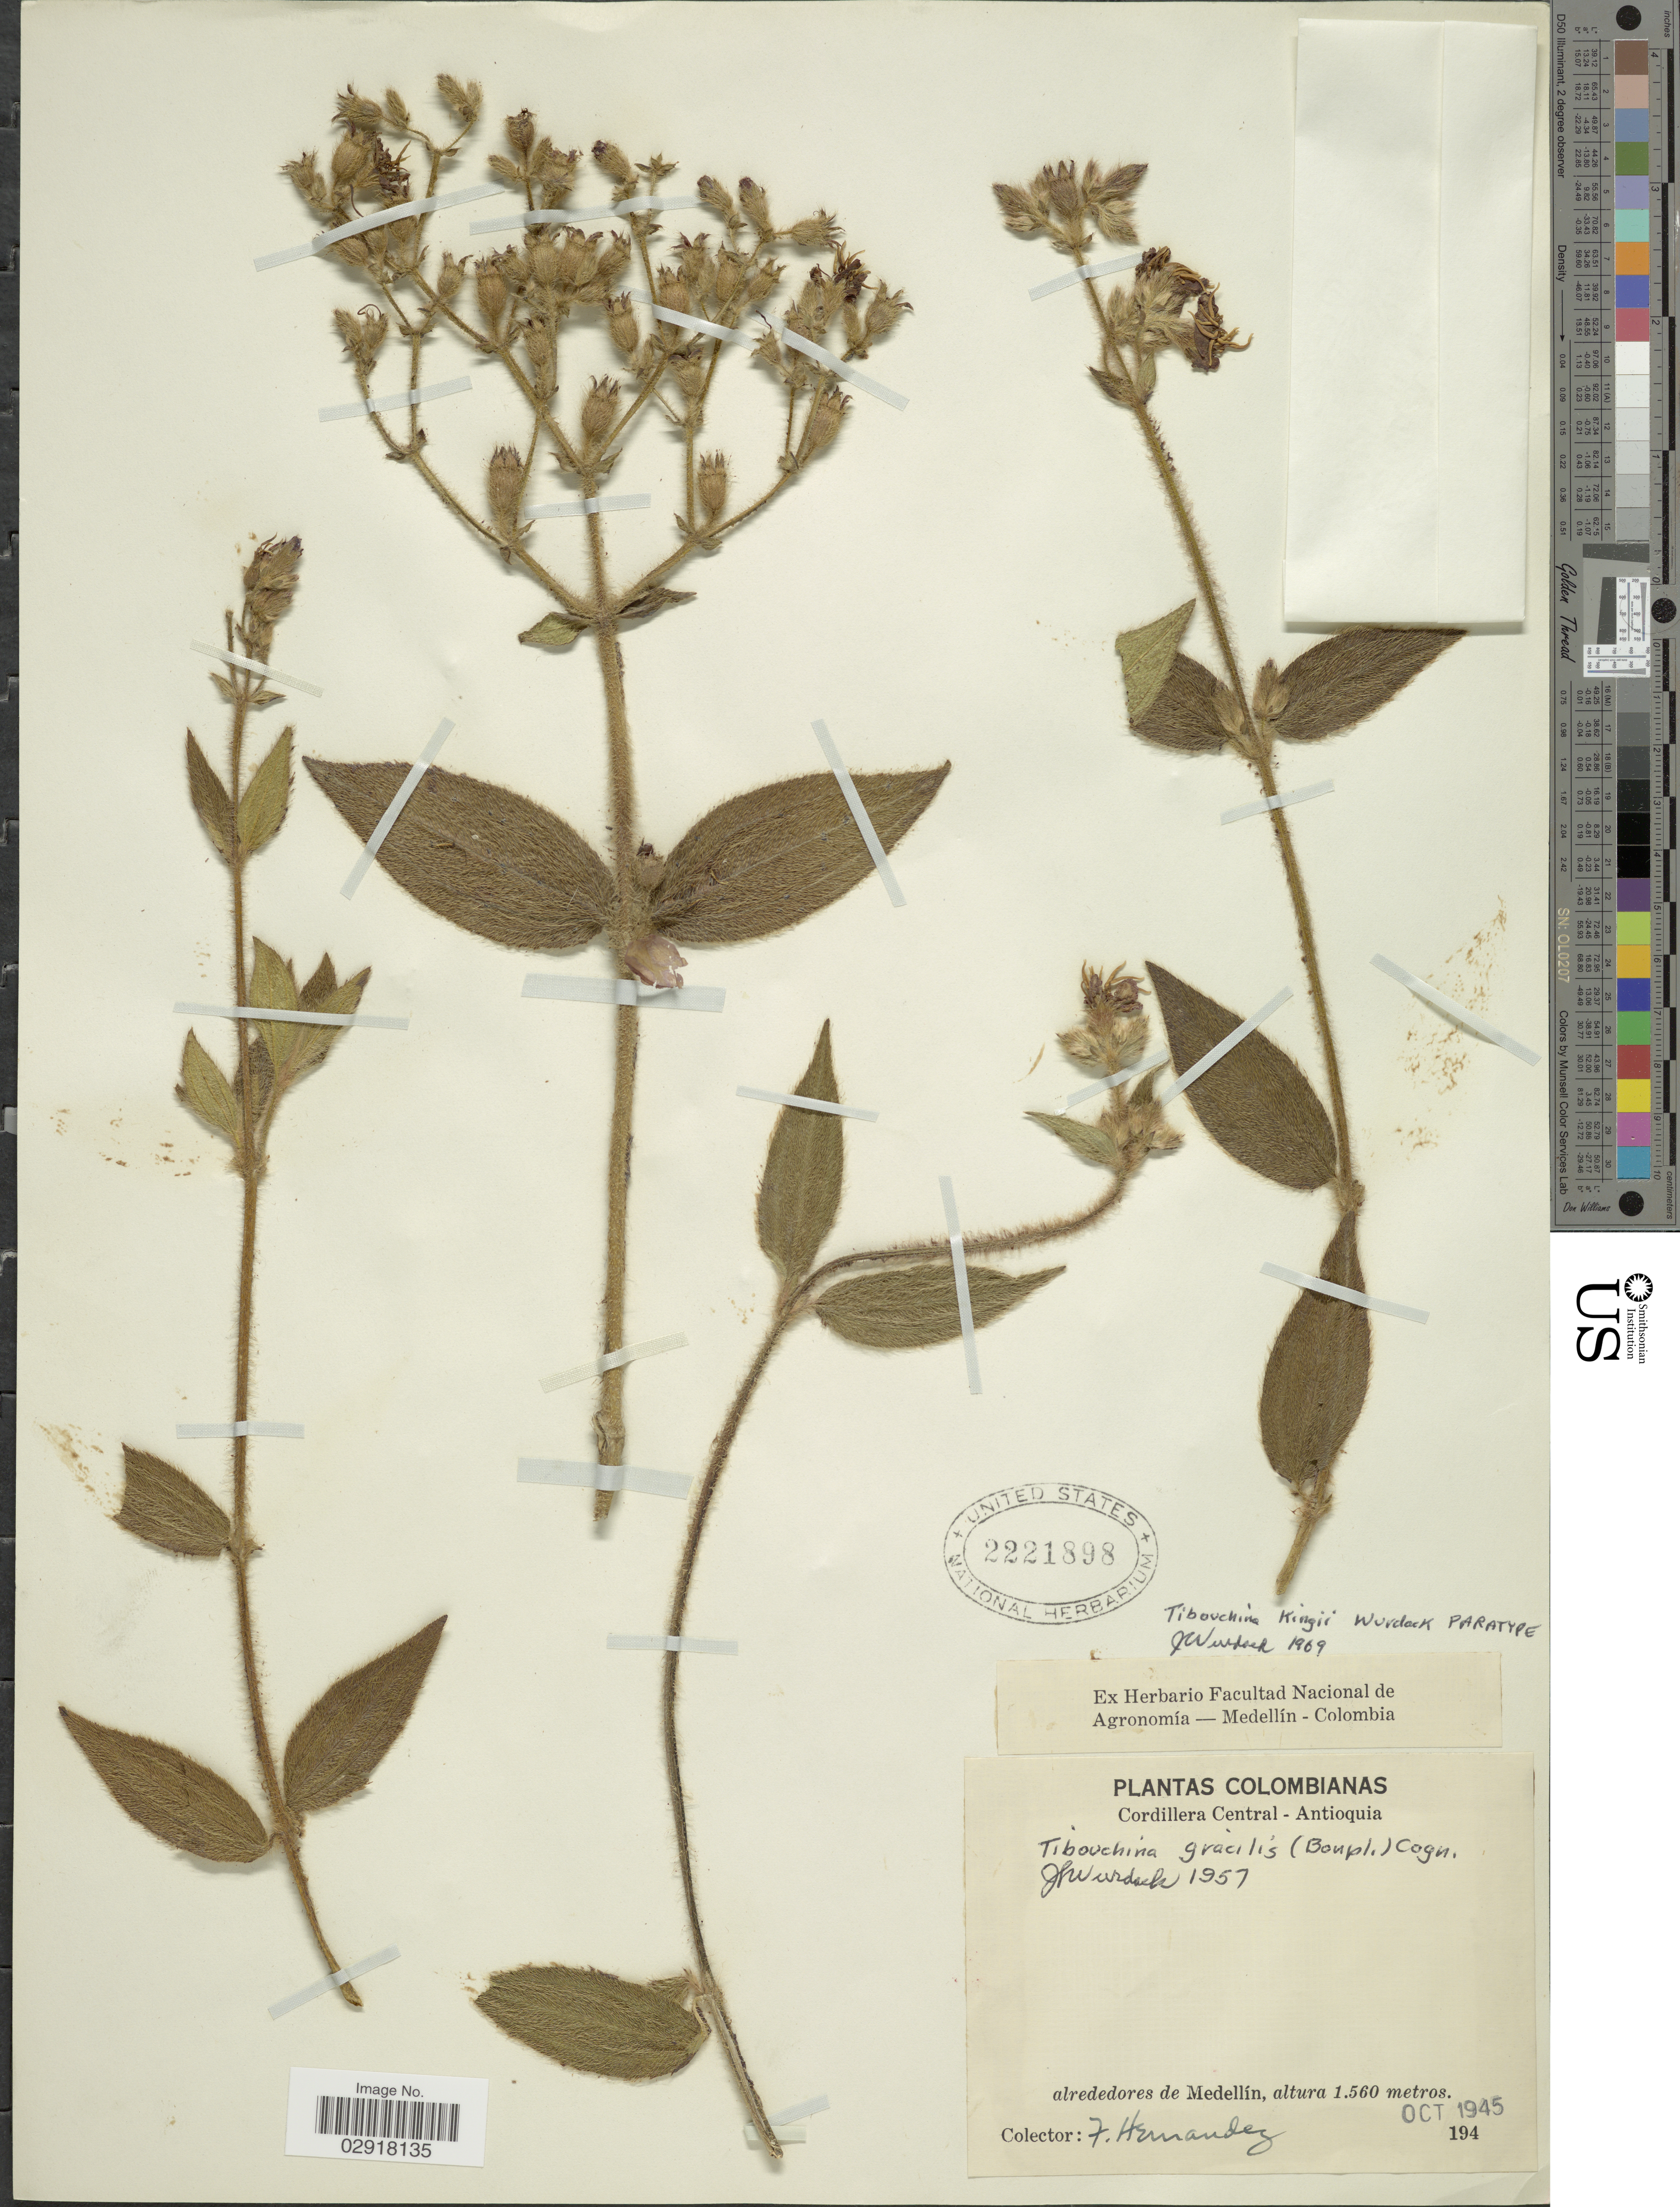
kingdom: Plantae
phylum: Tracheophyta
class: Magnoliopsida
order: Myrtales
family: Melastomataceae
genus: Chaetogastra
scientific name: Chaetogastra kingii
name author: (Wurdack) P.J.F. Guim. & Michelang.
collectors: F. Hernandez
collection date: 1945-10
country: Colombia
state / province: Antioquia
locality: Cordillera Central. Alrededores de Medellín.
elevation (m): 1560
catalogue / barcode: US 2221898